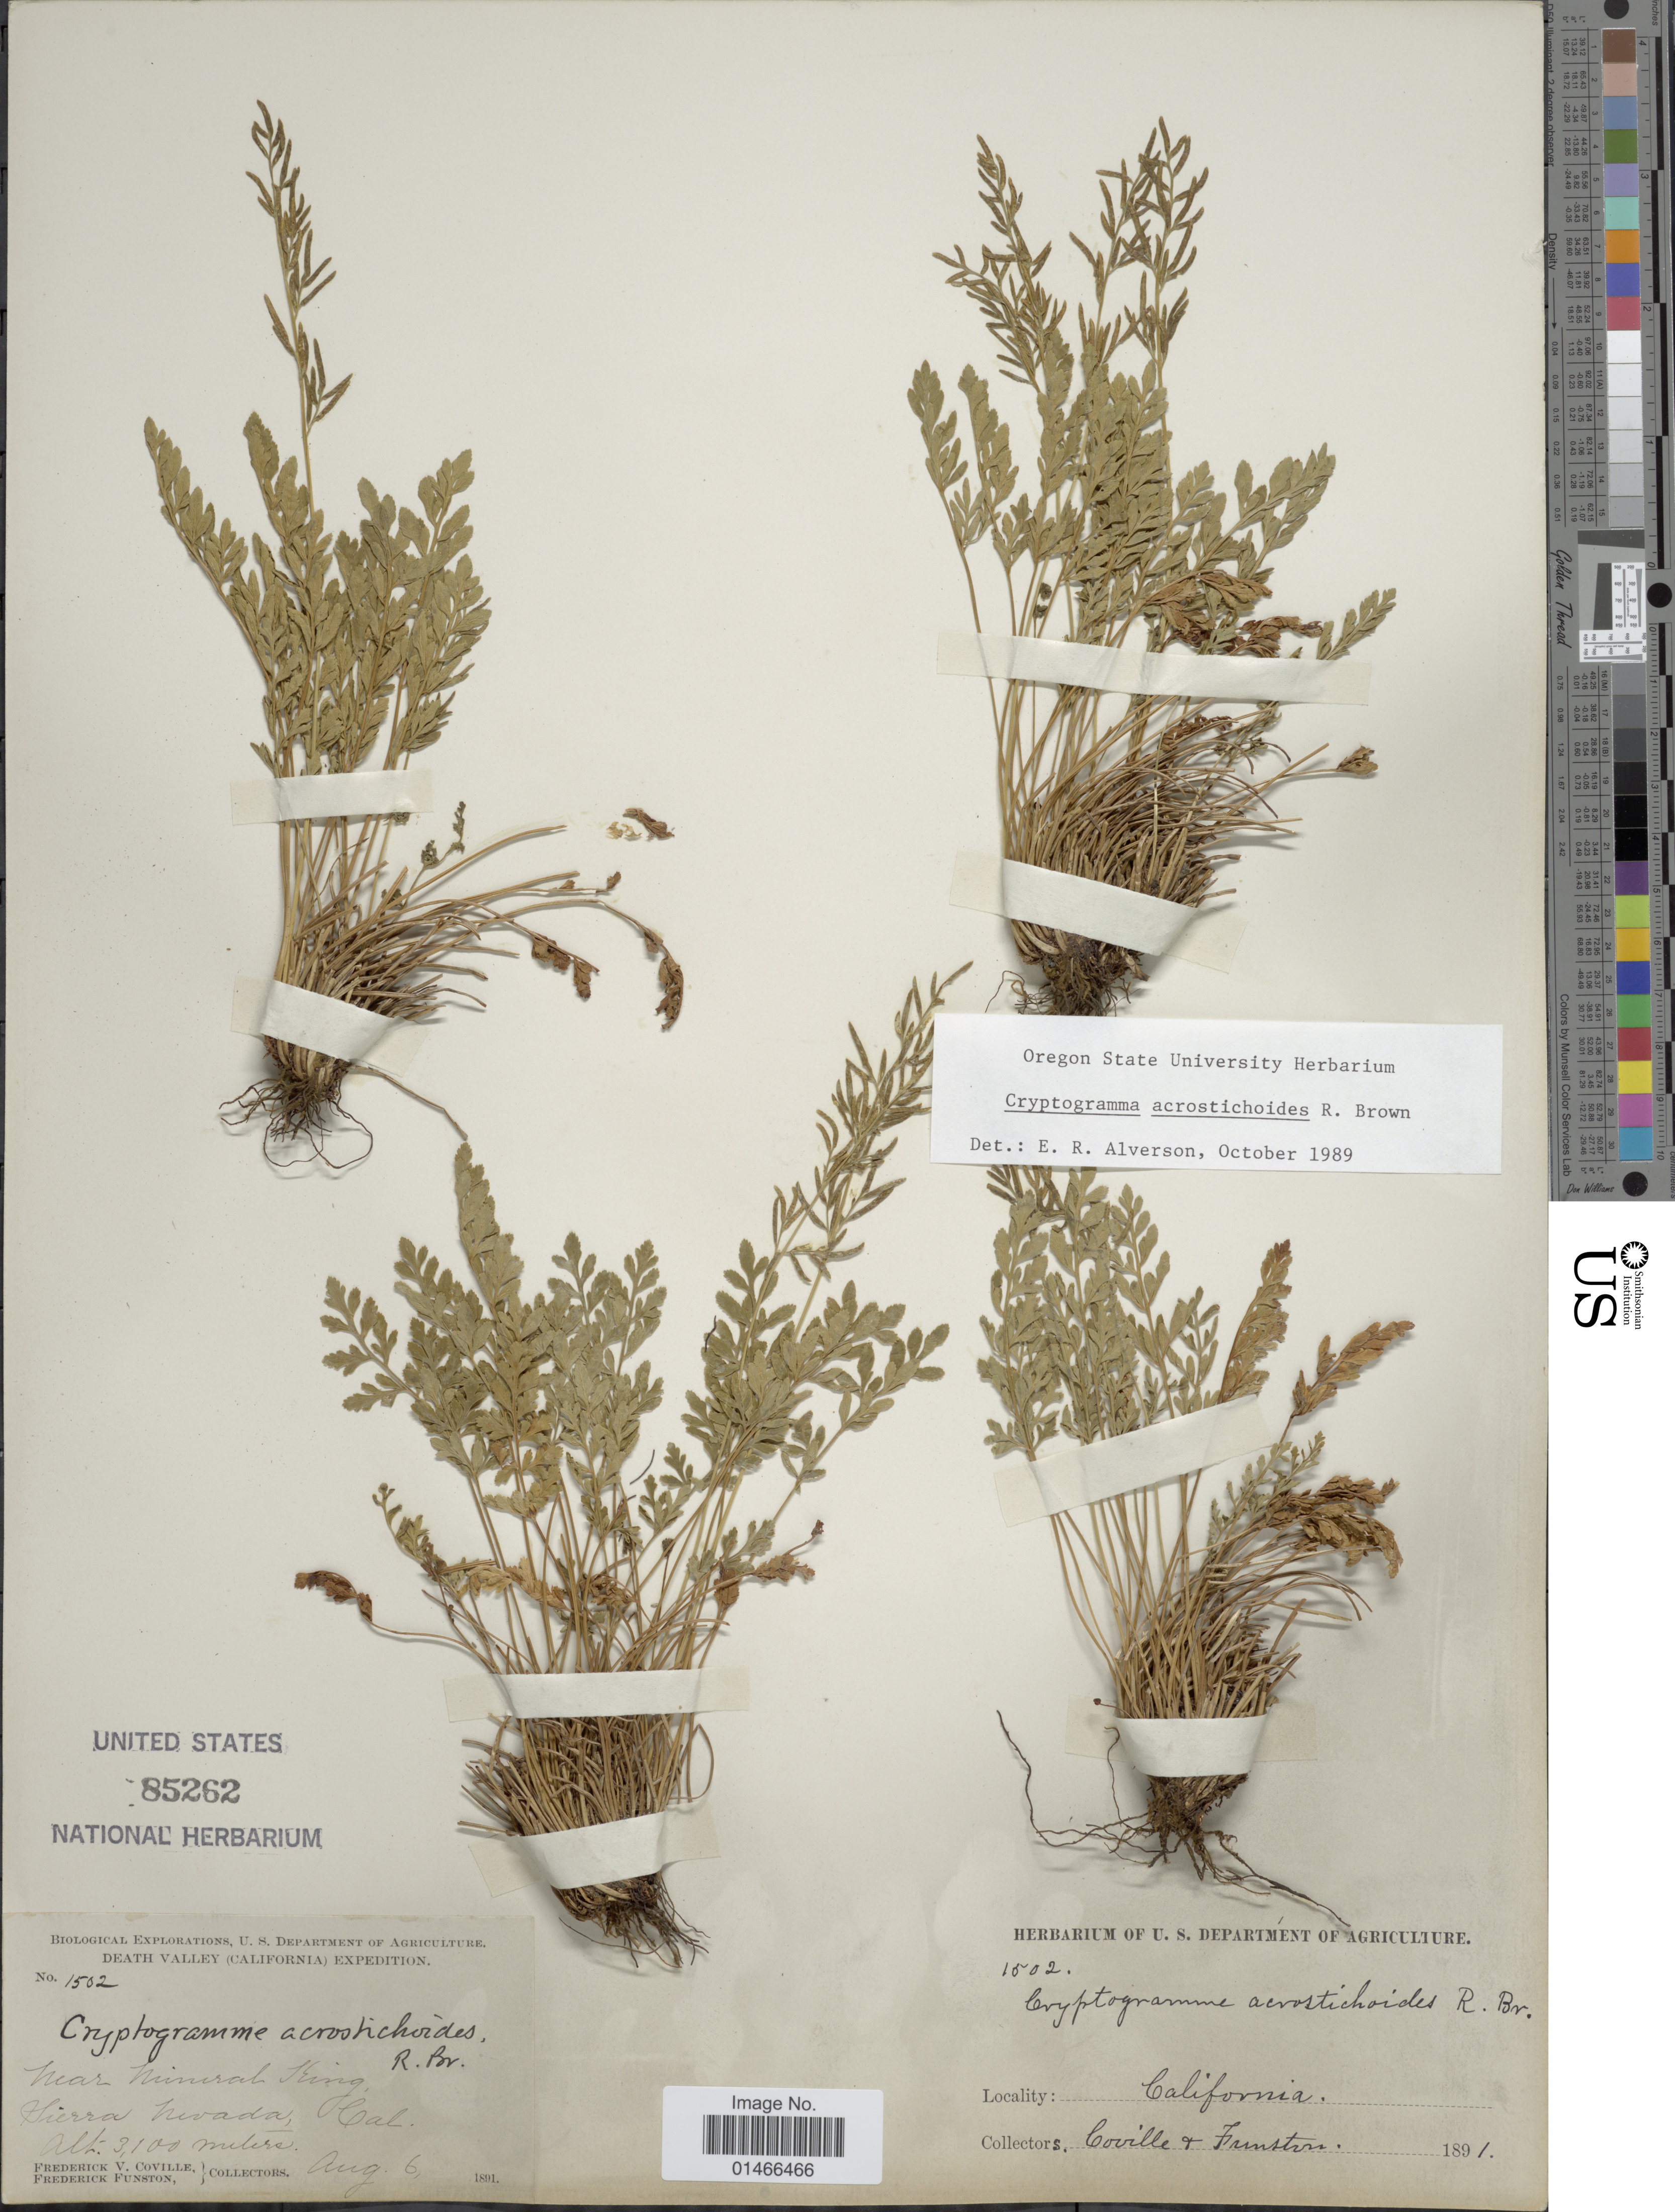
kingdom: Plantae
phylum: Tracheophyta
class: Polypodiopsida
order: Polypodiales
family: Pteridaceae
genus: Cryptogramma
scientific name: Cryptogramma acrostichoides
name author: R. Br.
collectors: F. V. Coville & F. Funston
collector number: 1502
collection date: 1891-08-06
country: United States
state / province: California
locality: Near Mineral King. Sierra Nevada, Cal.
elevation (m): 3100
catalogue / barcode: US 85262